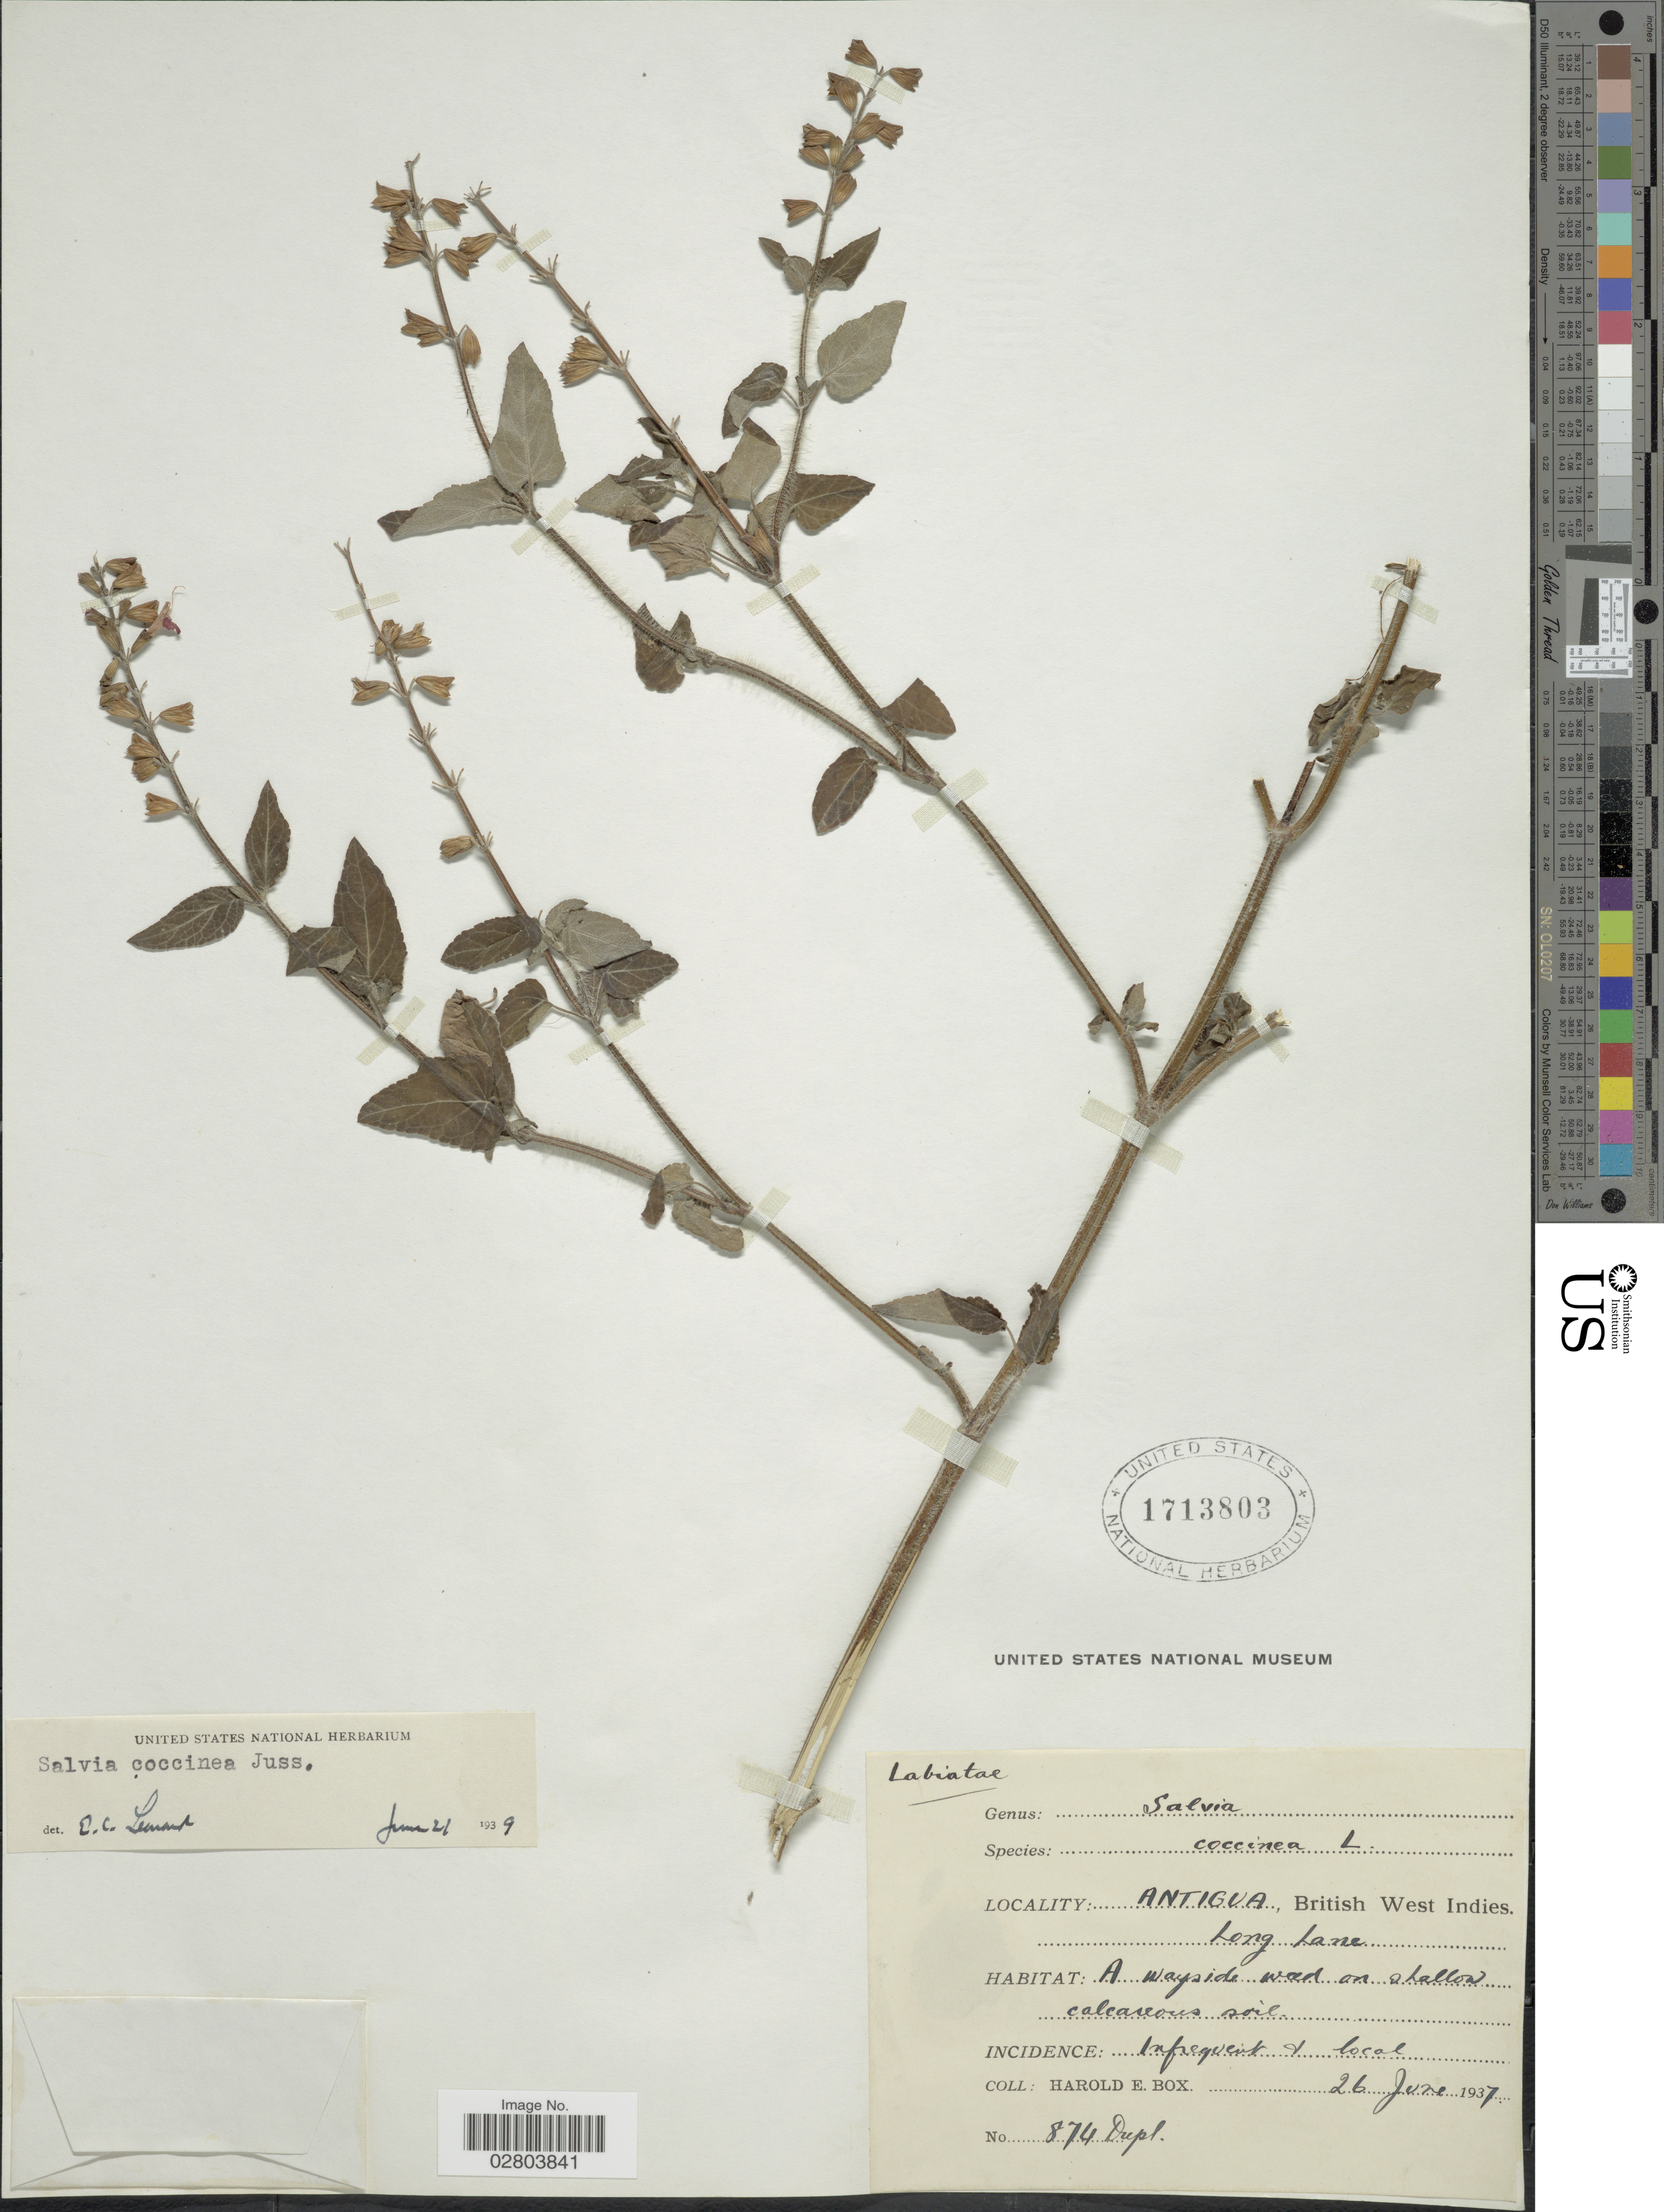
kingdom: Plantae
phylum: Tracheophyta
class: Magnoliopsida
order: Lamiales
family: Lamiaceae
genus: Salvia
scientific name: Salvia coccinea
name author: Etlinger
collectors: H. E. Box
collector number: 874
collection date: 1937-06-26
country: Antigua and Barbuda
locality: Antigua, British West Indies. Long Lane.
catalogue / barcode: US 1713803